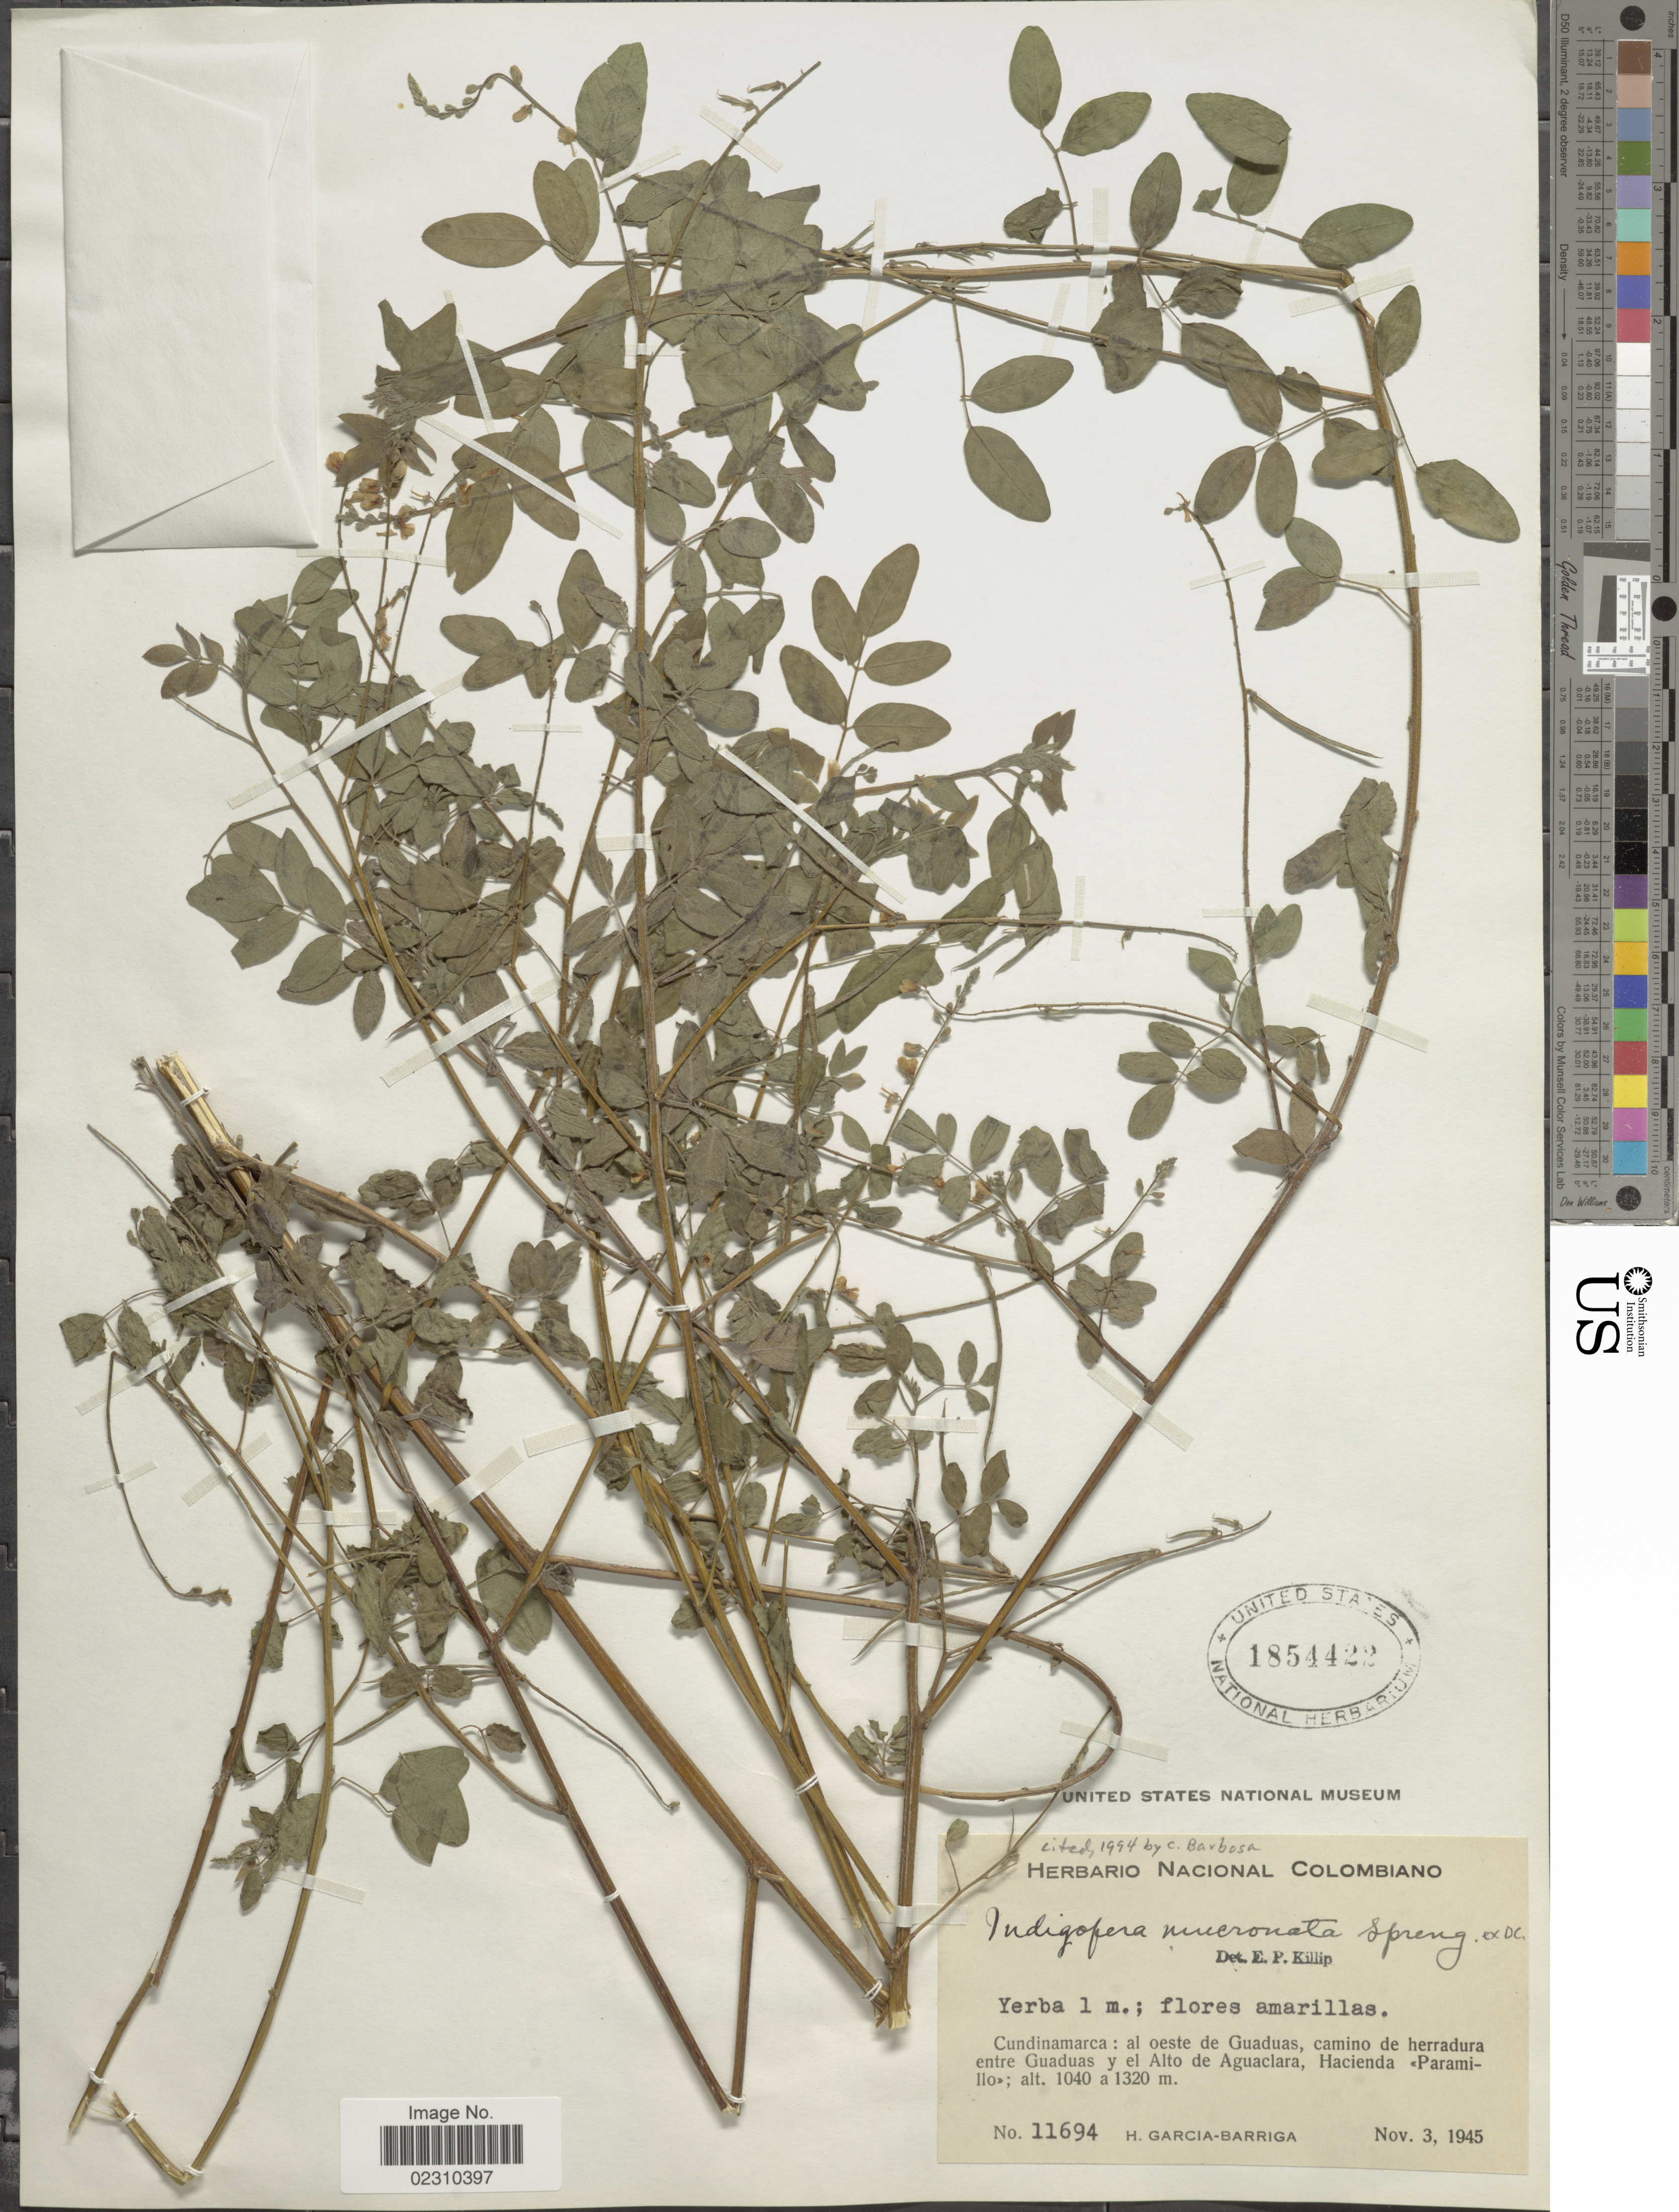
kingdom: Plantae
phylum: Tracheophyta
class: Magnoliopsida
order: Fabales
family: Fabaceae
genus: Indigofera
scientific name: Indigofera mucronata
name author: Lam.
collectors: H. García Barriga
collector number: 11694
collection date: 1945-11-03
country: Colombia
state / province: Cundinamarca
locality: Cundinamarca: al oeste de Guaduas, camino de herradura entre Guaduas y el Alto de Aguaclara, Hacienda <<Paramillo>>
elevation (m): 1040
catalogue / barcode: US 1854422